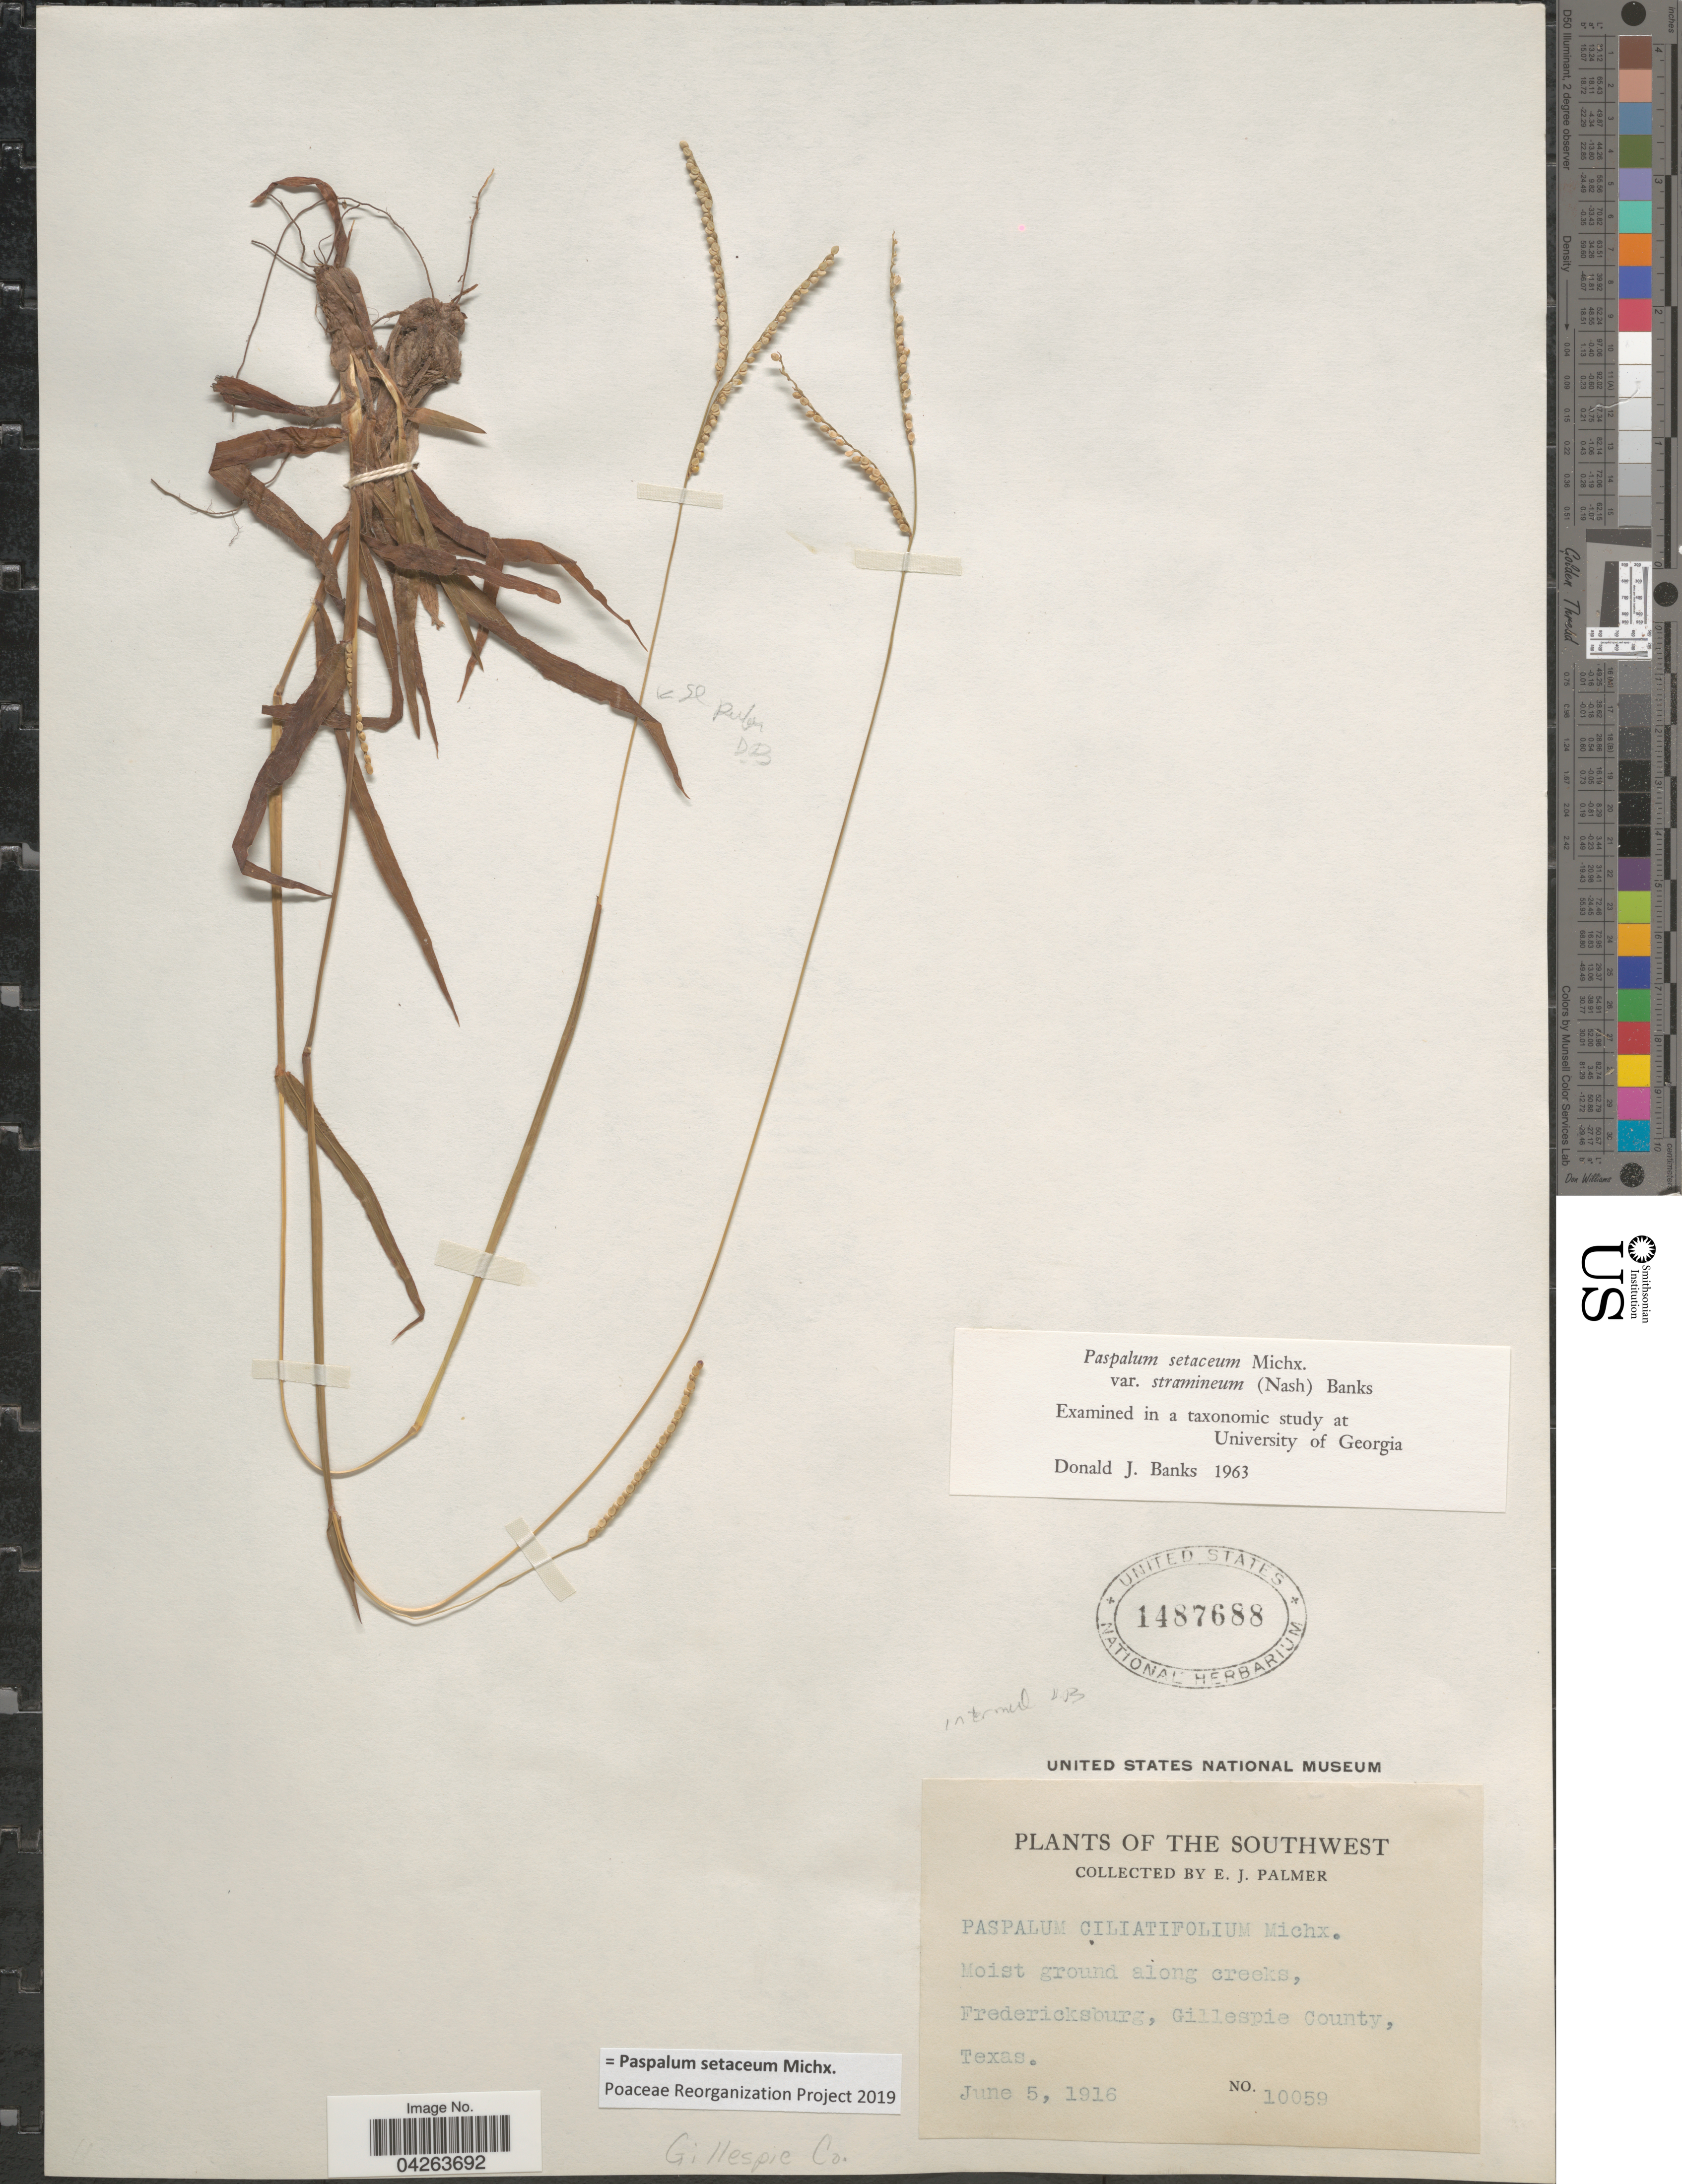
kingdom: Plantae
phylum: Tracheophyta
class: Liliopsida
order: Poales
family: Poaceae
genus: Paspalum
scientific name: Paspalum setaceum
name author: Michx.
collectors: E. J. Palmer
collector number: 10059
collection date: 1916-06-05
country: United States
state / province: Texas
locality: The Southwest. Moist ground along creeks, Fredericksburg, Gillespie County.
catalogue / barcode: US 1487688